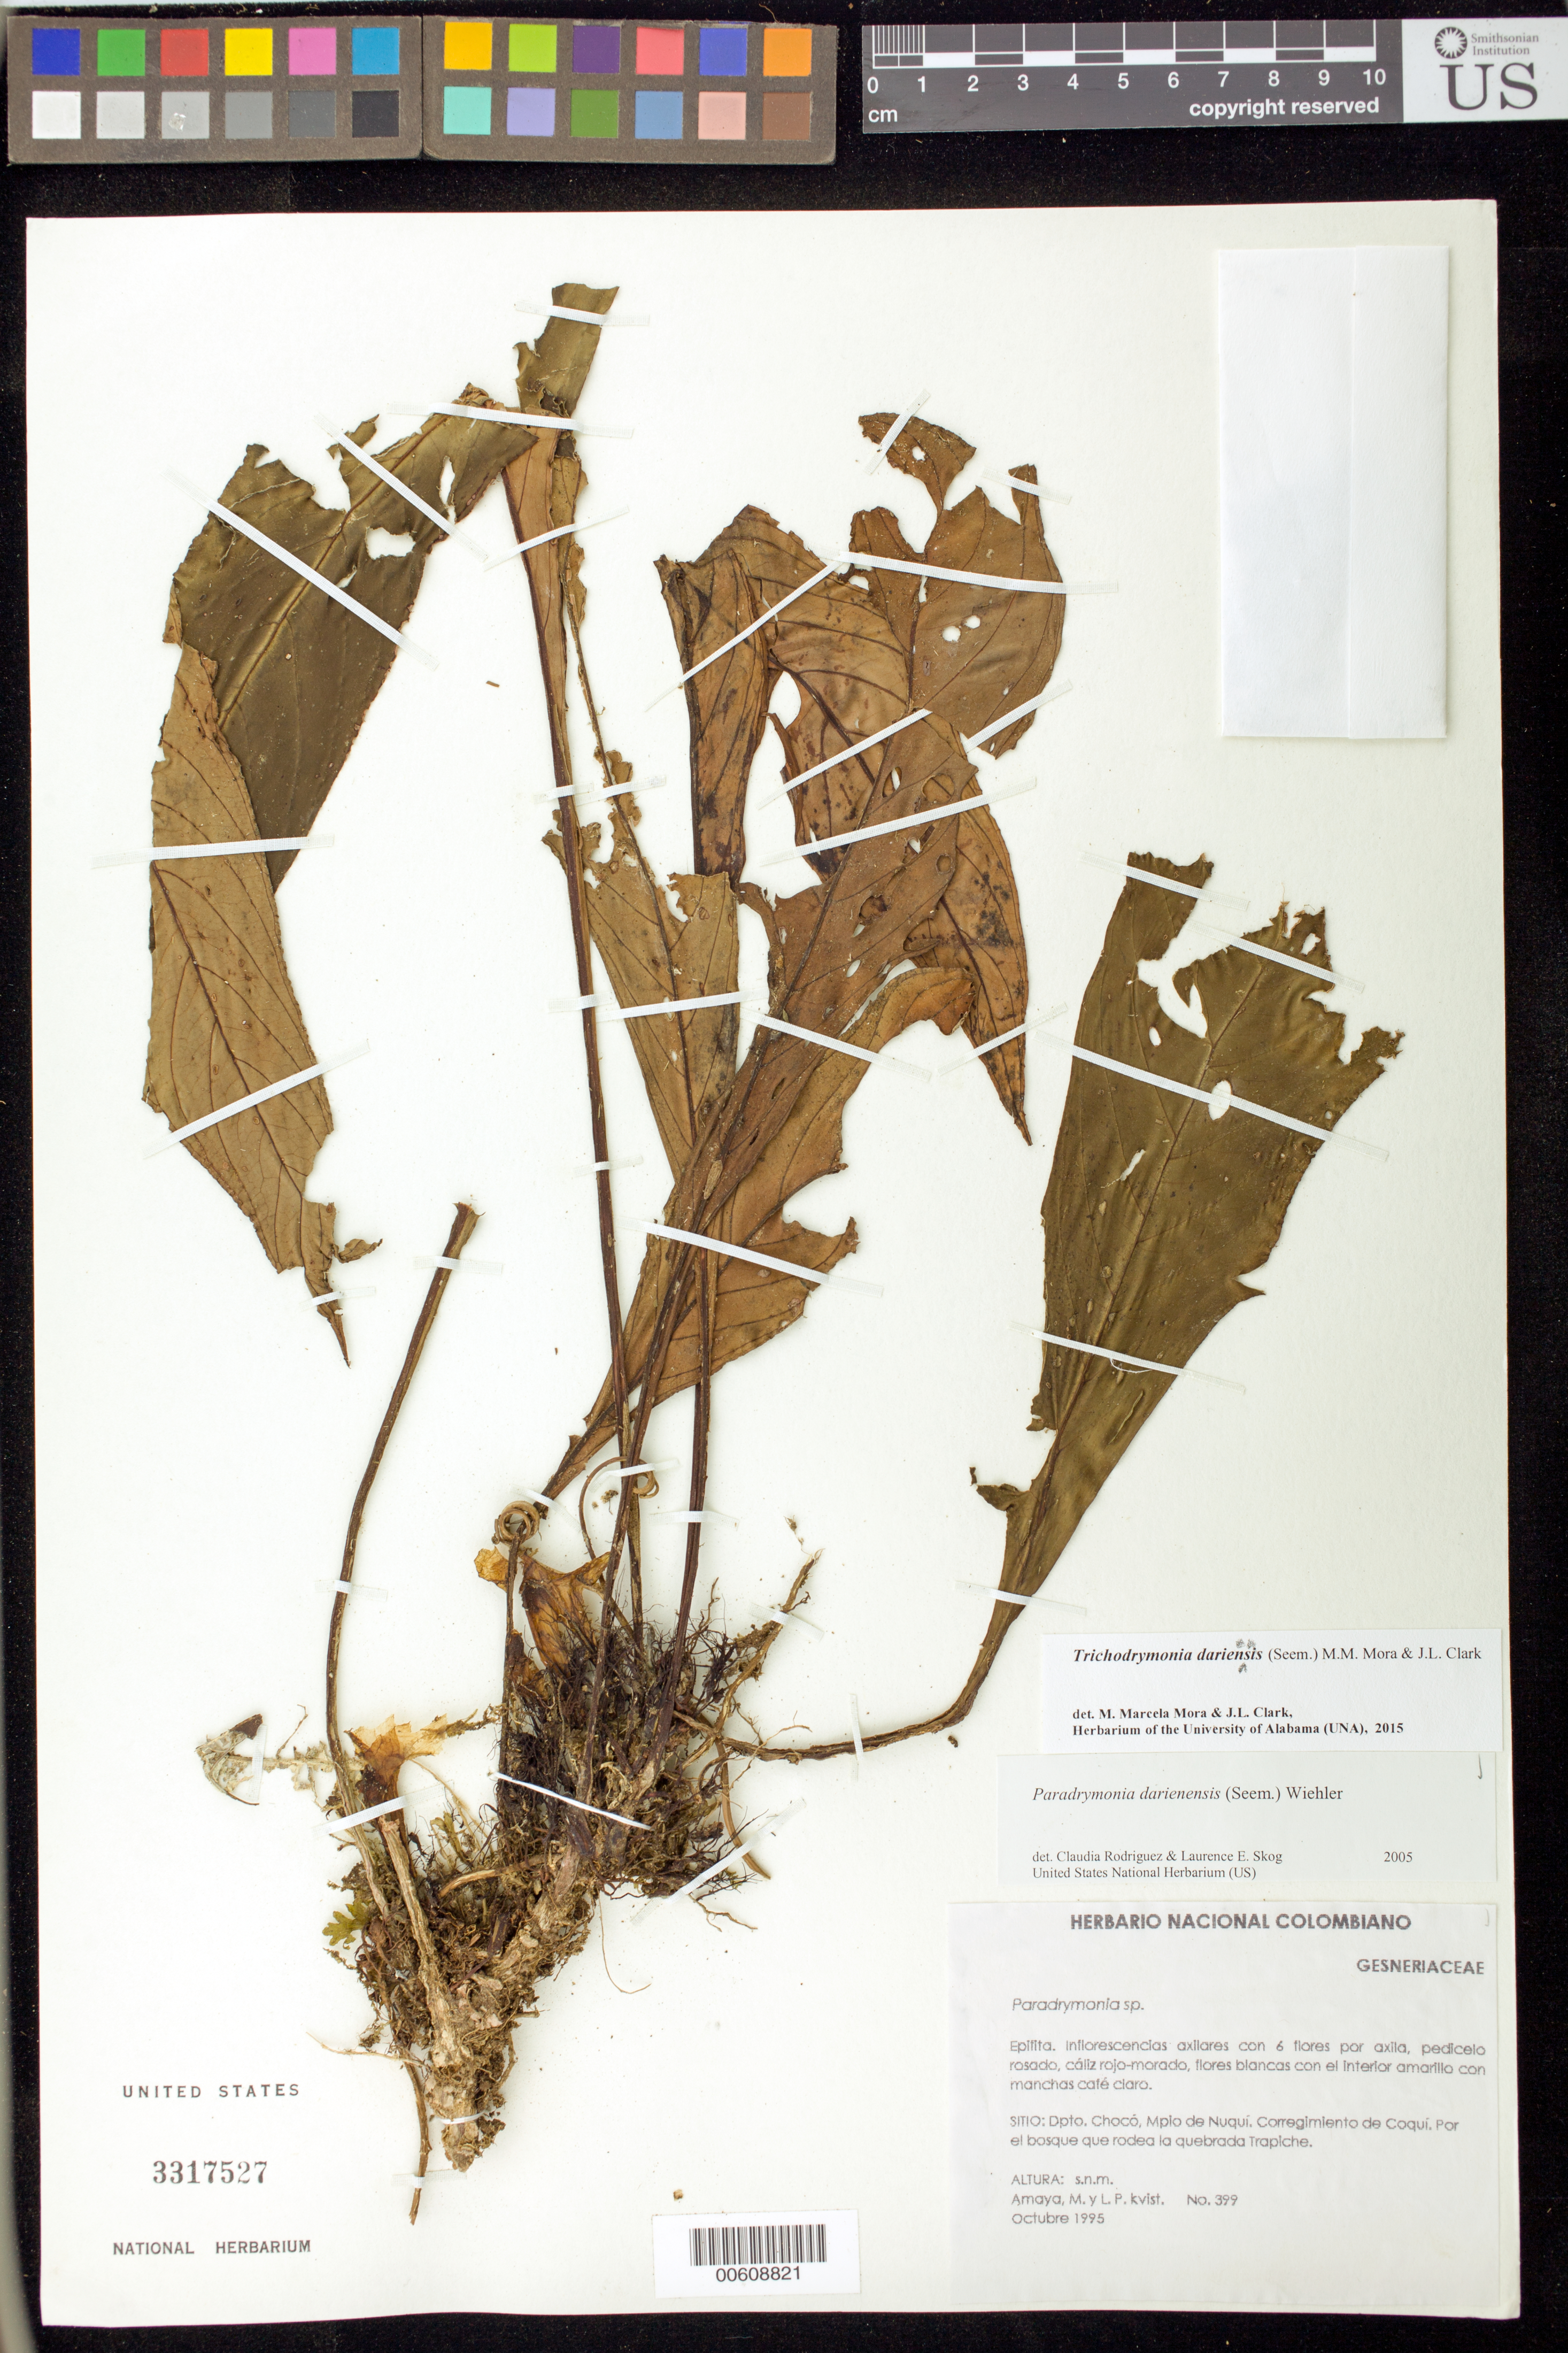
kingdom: Plantae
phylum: Tracheophyta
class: Magnoliopsida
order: Lamiales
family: Gesneriaceae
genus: Trichodrymonia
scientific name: Trichodrymonia dariensis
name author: (Seem.) M.M. Mora & J.L. Clark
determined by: Mora, M. M.; Clark, J. L.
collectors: M. Amaya & L. P. Kvist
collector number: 399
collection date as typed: Oct 1995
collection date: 1995-10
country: Colombia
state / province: Chocó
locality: Mpio. de Nuquí. Corregimiento de Coquí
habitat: Por el bosque que rodea la quebrada Trapiche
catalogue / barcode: US 3317527